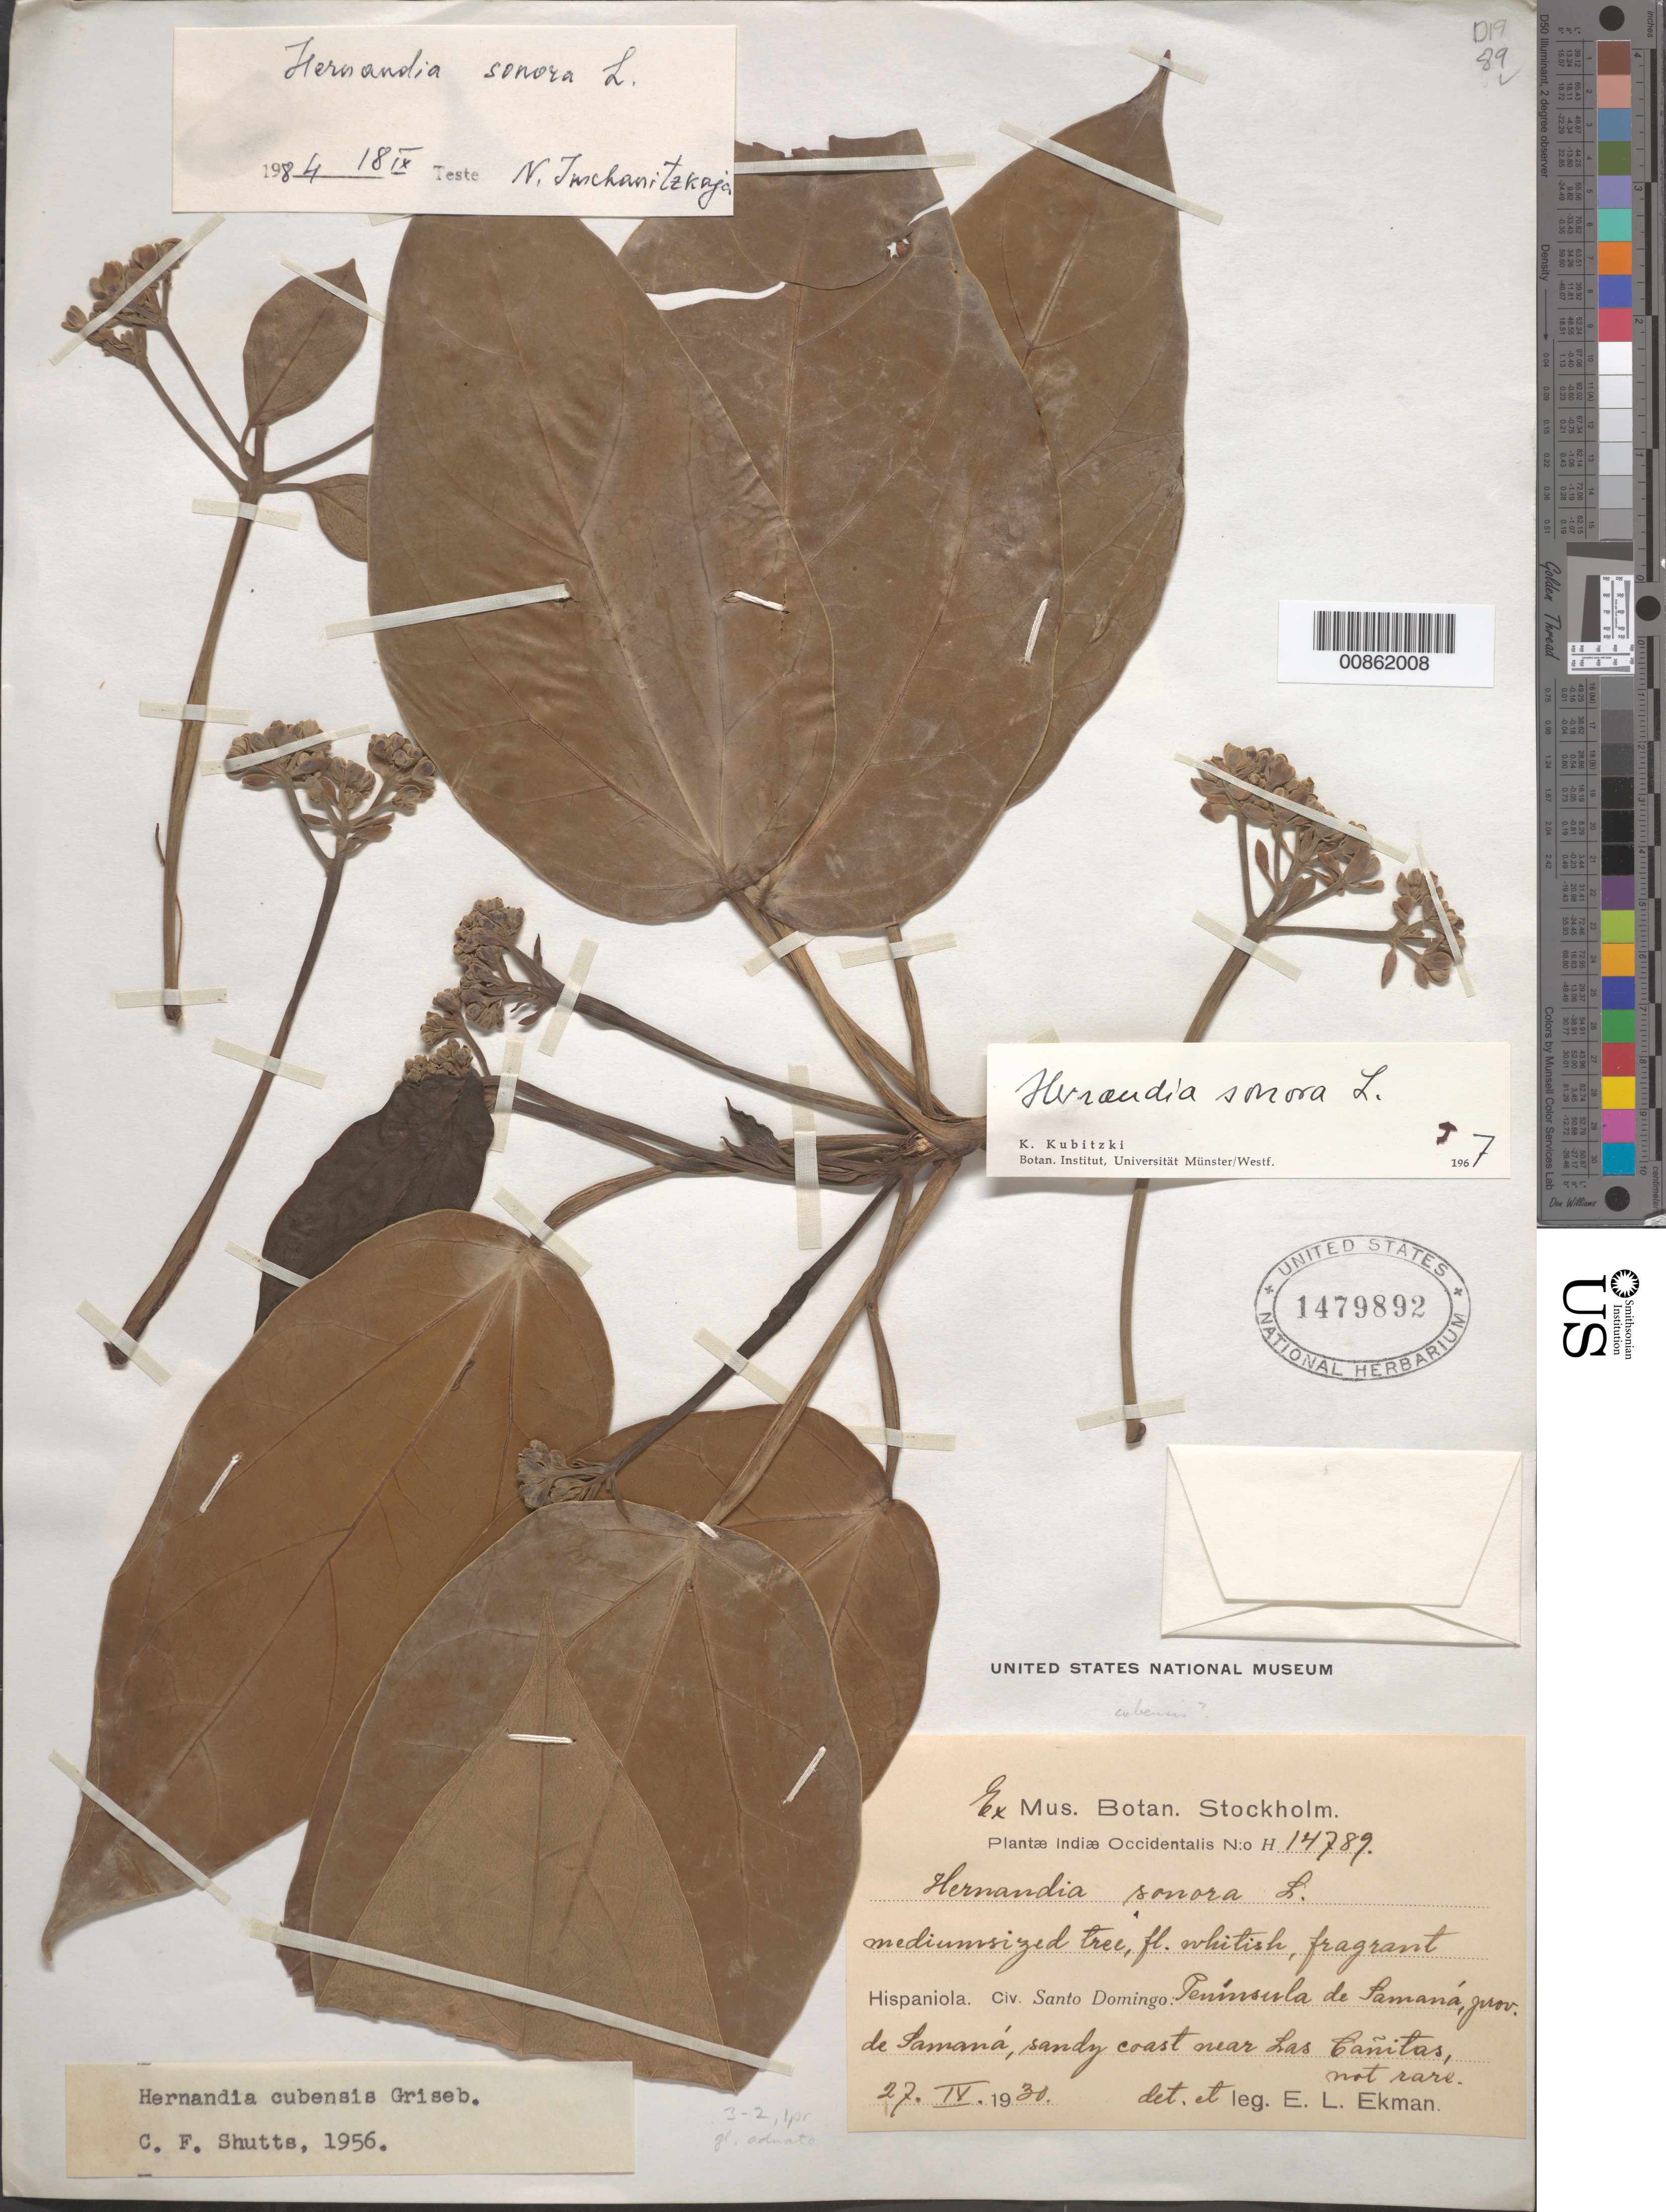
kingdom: Plantae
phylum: Tracheophyta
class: Magnoliopsida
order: Laurales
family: Hernandiaceae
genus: Hernandia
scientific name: Hernandia sonora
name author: L.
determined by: Imchanitzkaja, N.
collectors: E. L. Ekman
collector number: H 14789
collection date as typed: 27 Apr 1930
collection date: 1930-04-27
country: Dominican Republic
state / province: Samana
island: Hispaniola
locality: Península de Samaná, sandy coast near Las Cañitas.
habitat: Sandy coast.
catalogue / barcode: US 1479892